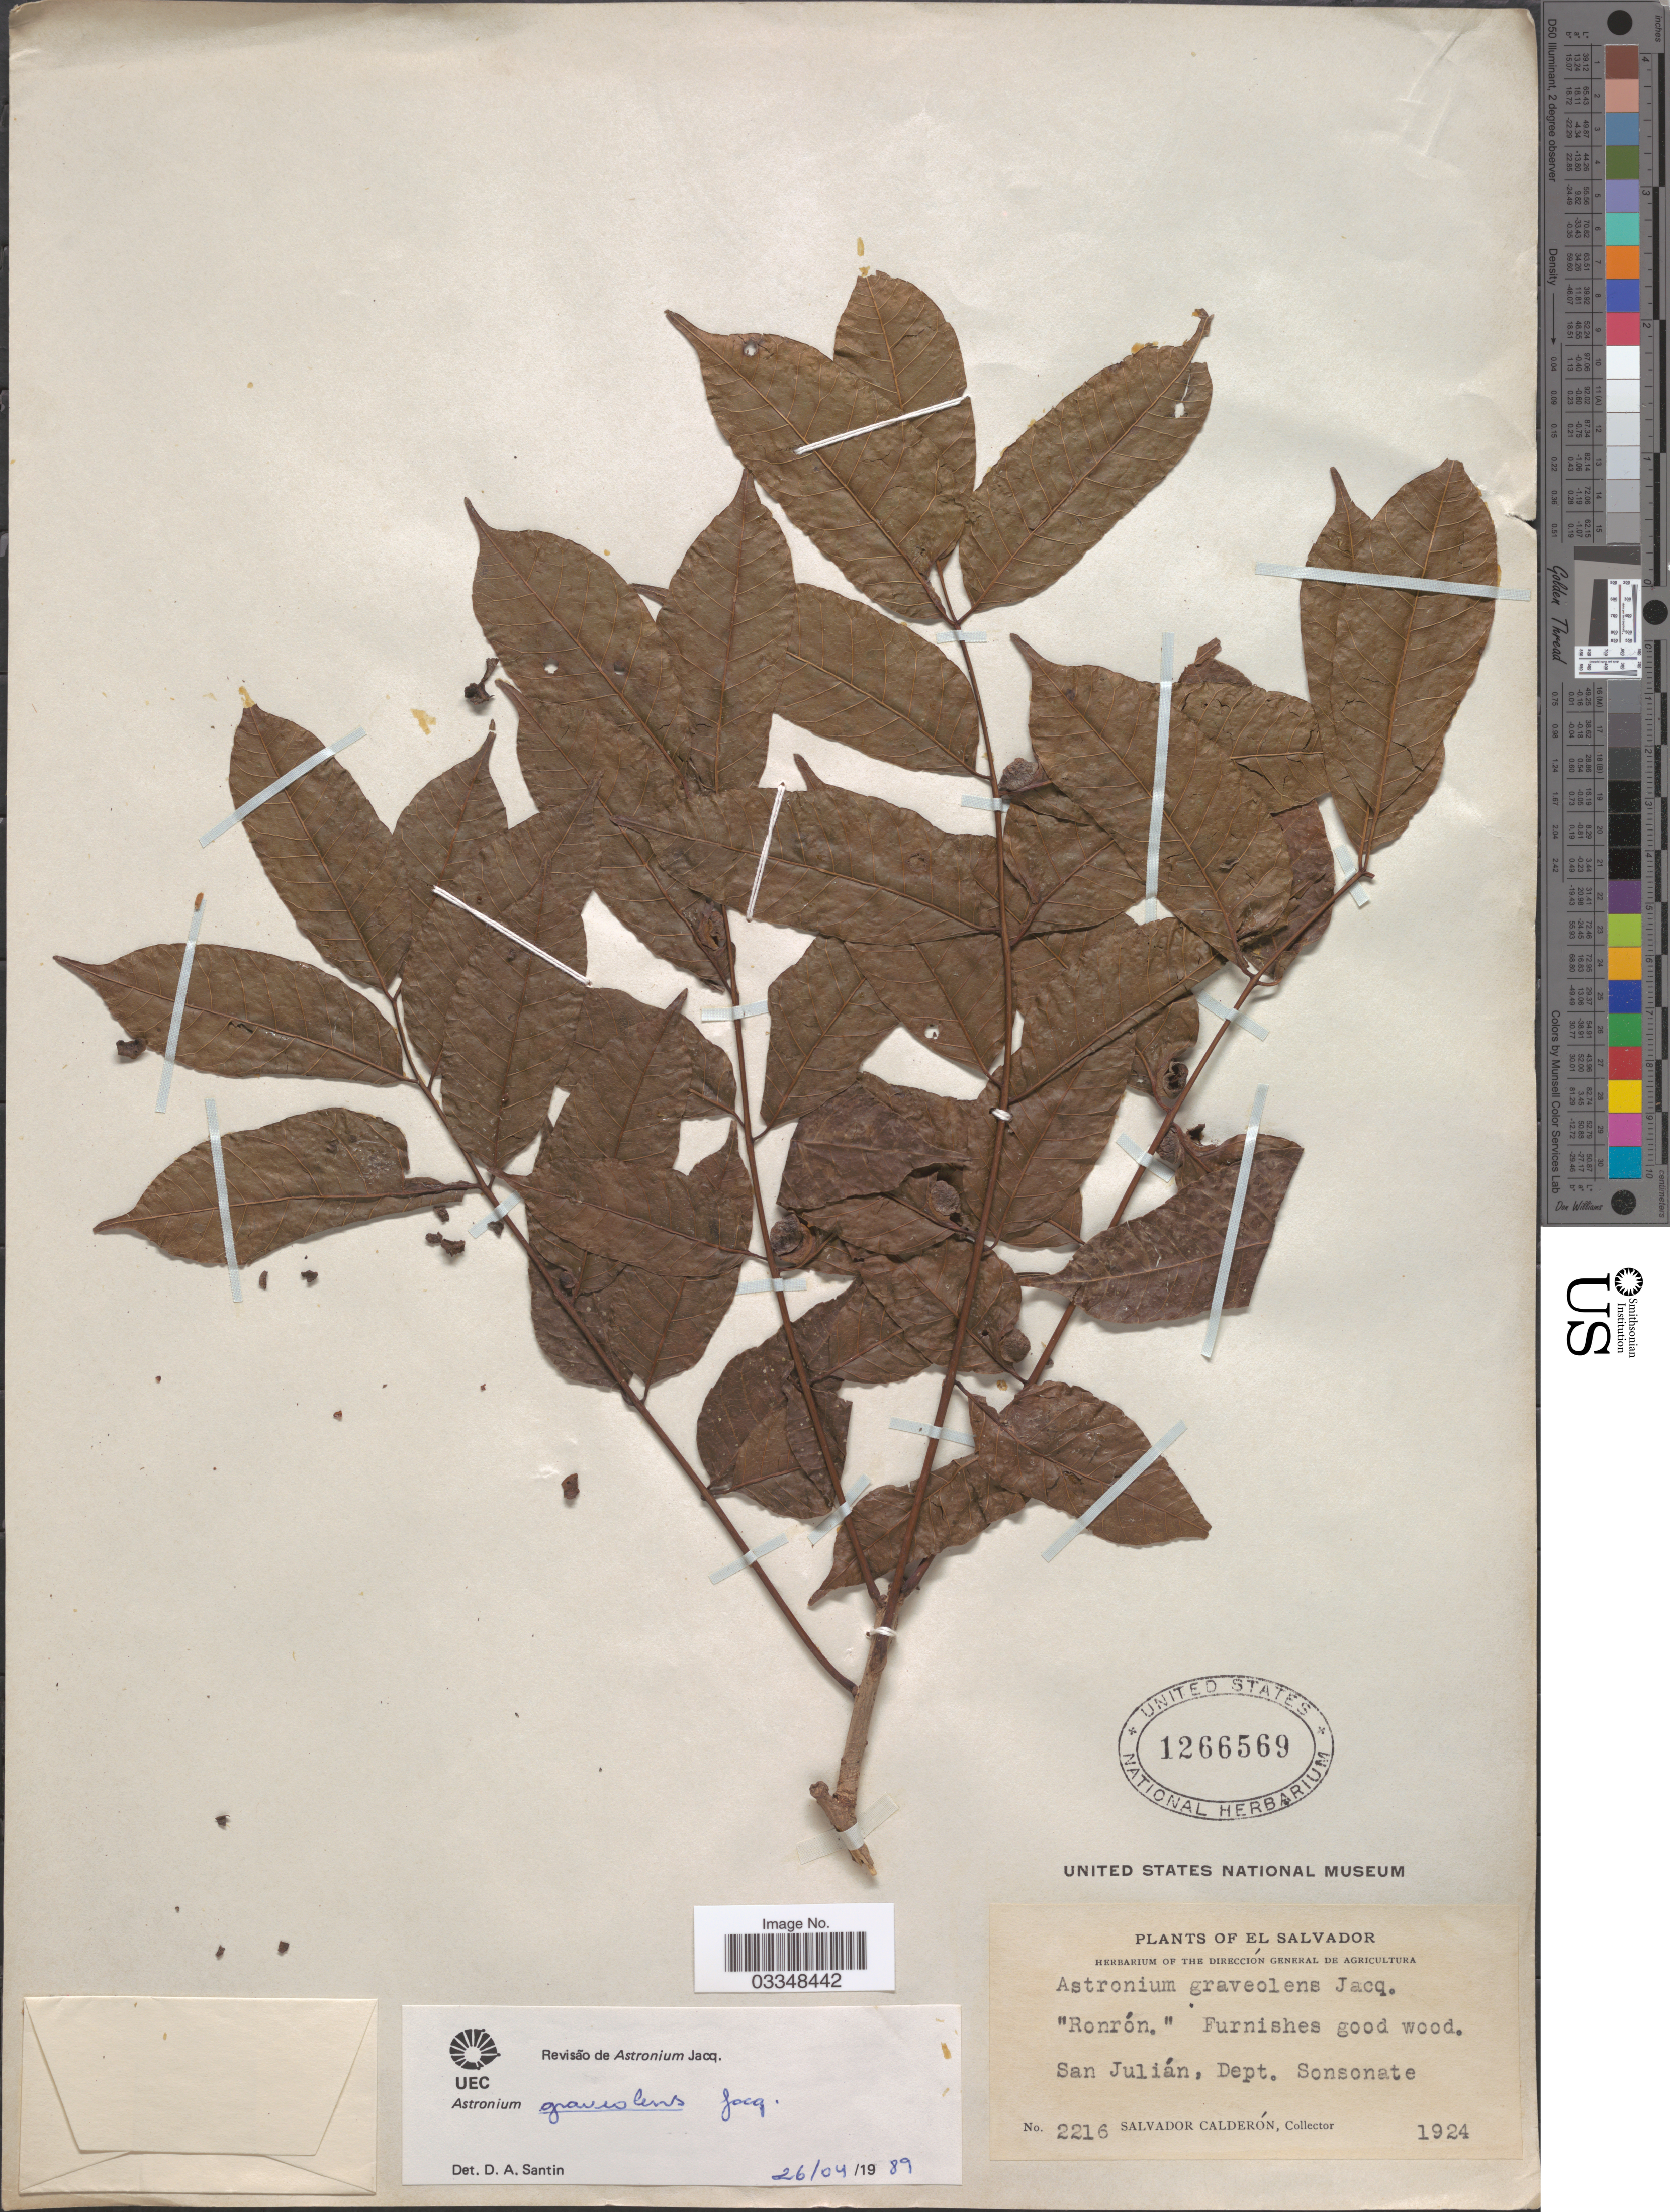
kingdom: Plantae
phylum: Tracheophyta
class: Magnoliopsida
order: Sapindales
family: Anacardiaceae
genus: Astronium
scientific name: Astronium graveolens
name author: Jacq.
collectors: S. Calderón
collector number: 2216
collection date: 1924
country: El Salvador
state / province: Sonsonate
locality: San Julián, Dept. Sonsonate.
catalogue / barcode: US 1266569